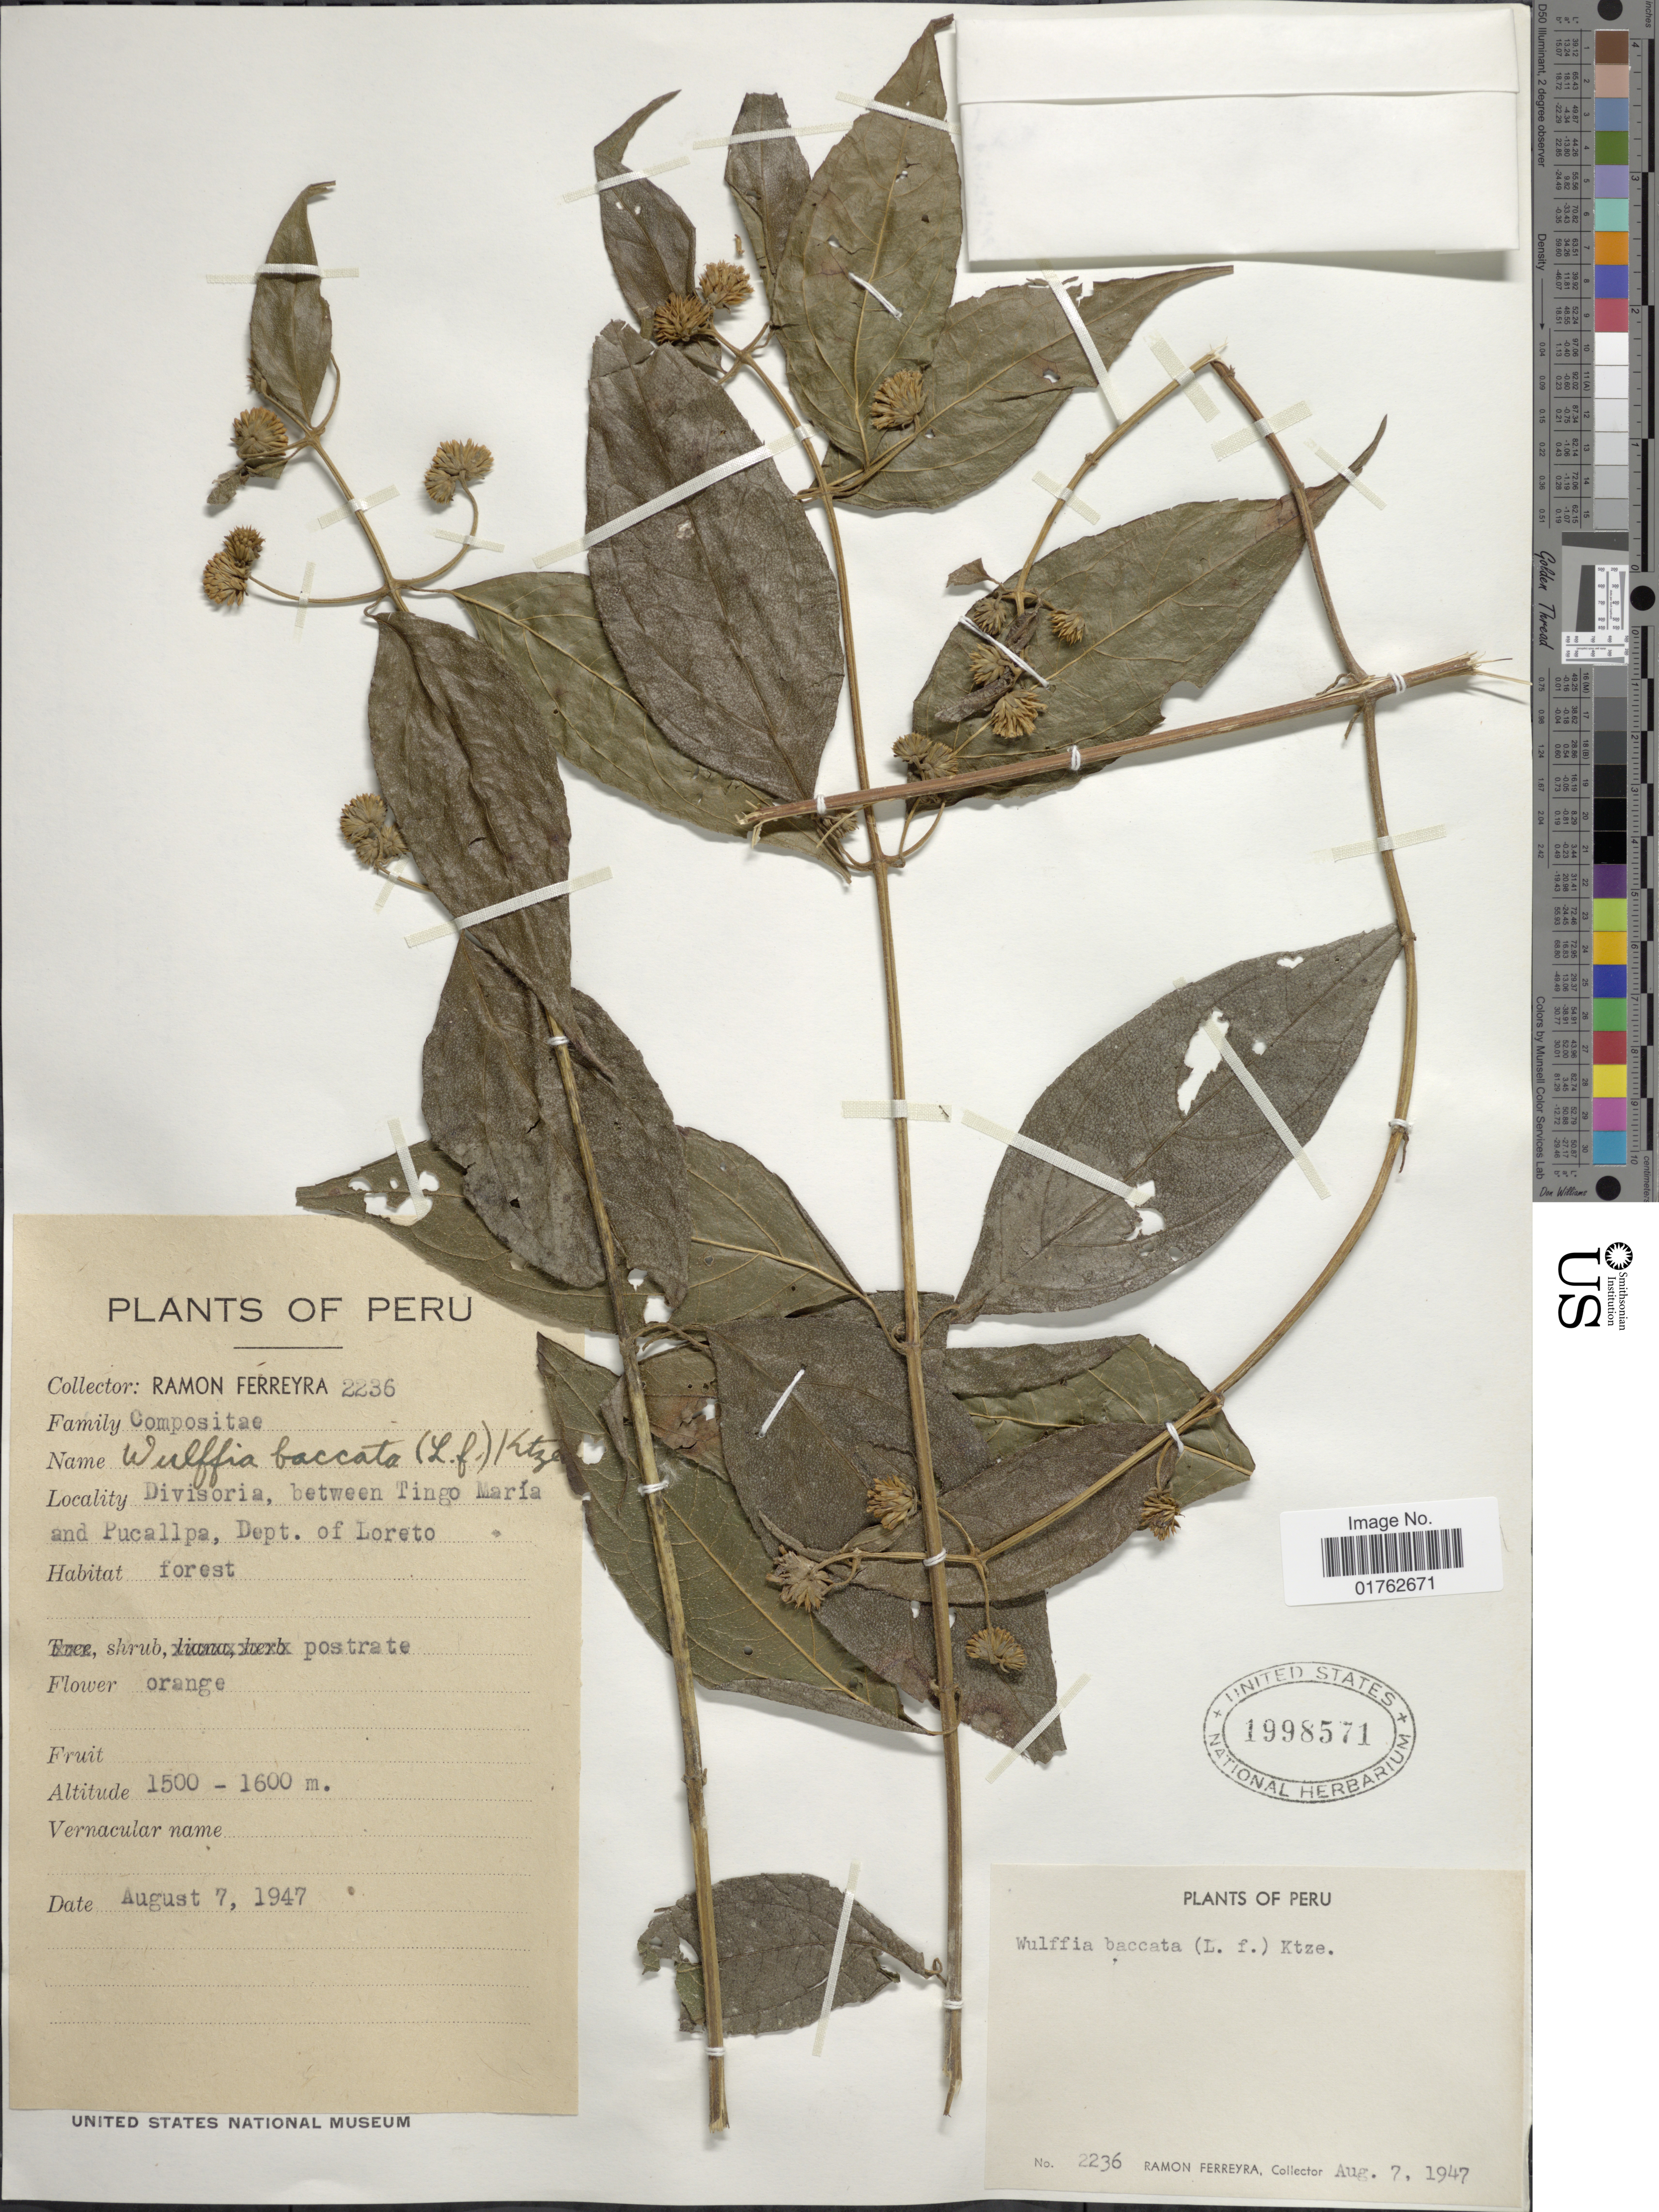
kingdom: Plantae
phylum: Tracheophyta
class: Magnoliopsida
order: Asterales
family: Asteraceae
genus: Wulffia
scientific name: Wulffia baccata var. baccata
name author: (L.) Kuntze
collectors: R. A. Ferreyra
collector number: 2236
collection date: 1947-08-07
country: Peru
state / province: Loreto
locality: Divisoria, between Tingo Maria, and Pucallpa, Dept. of Loreto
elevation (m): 1500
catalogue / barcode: US 1998571